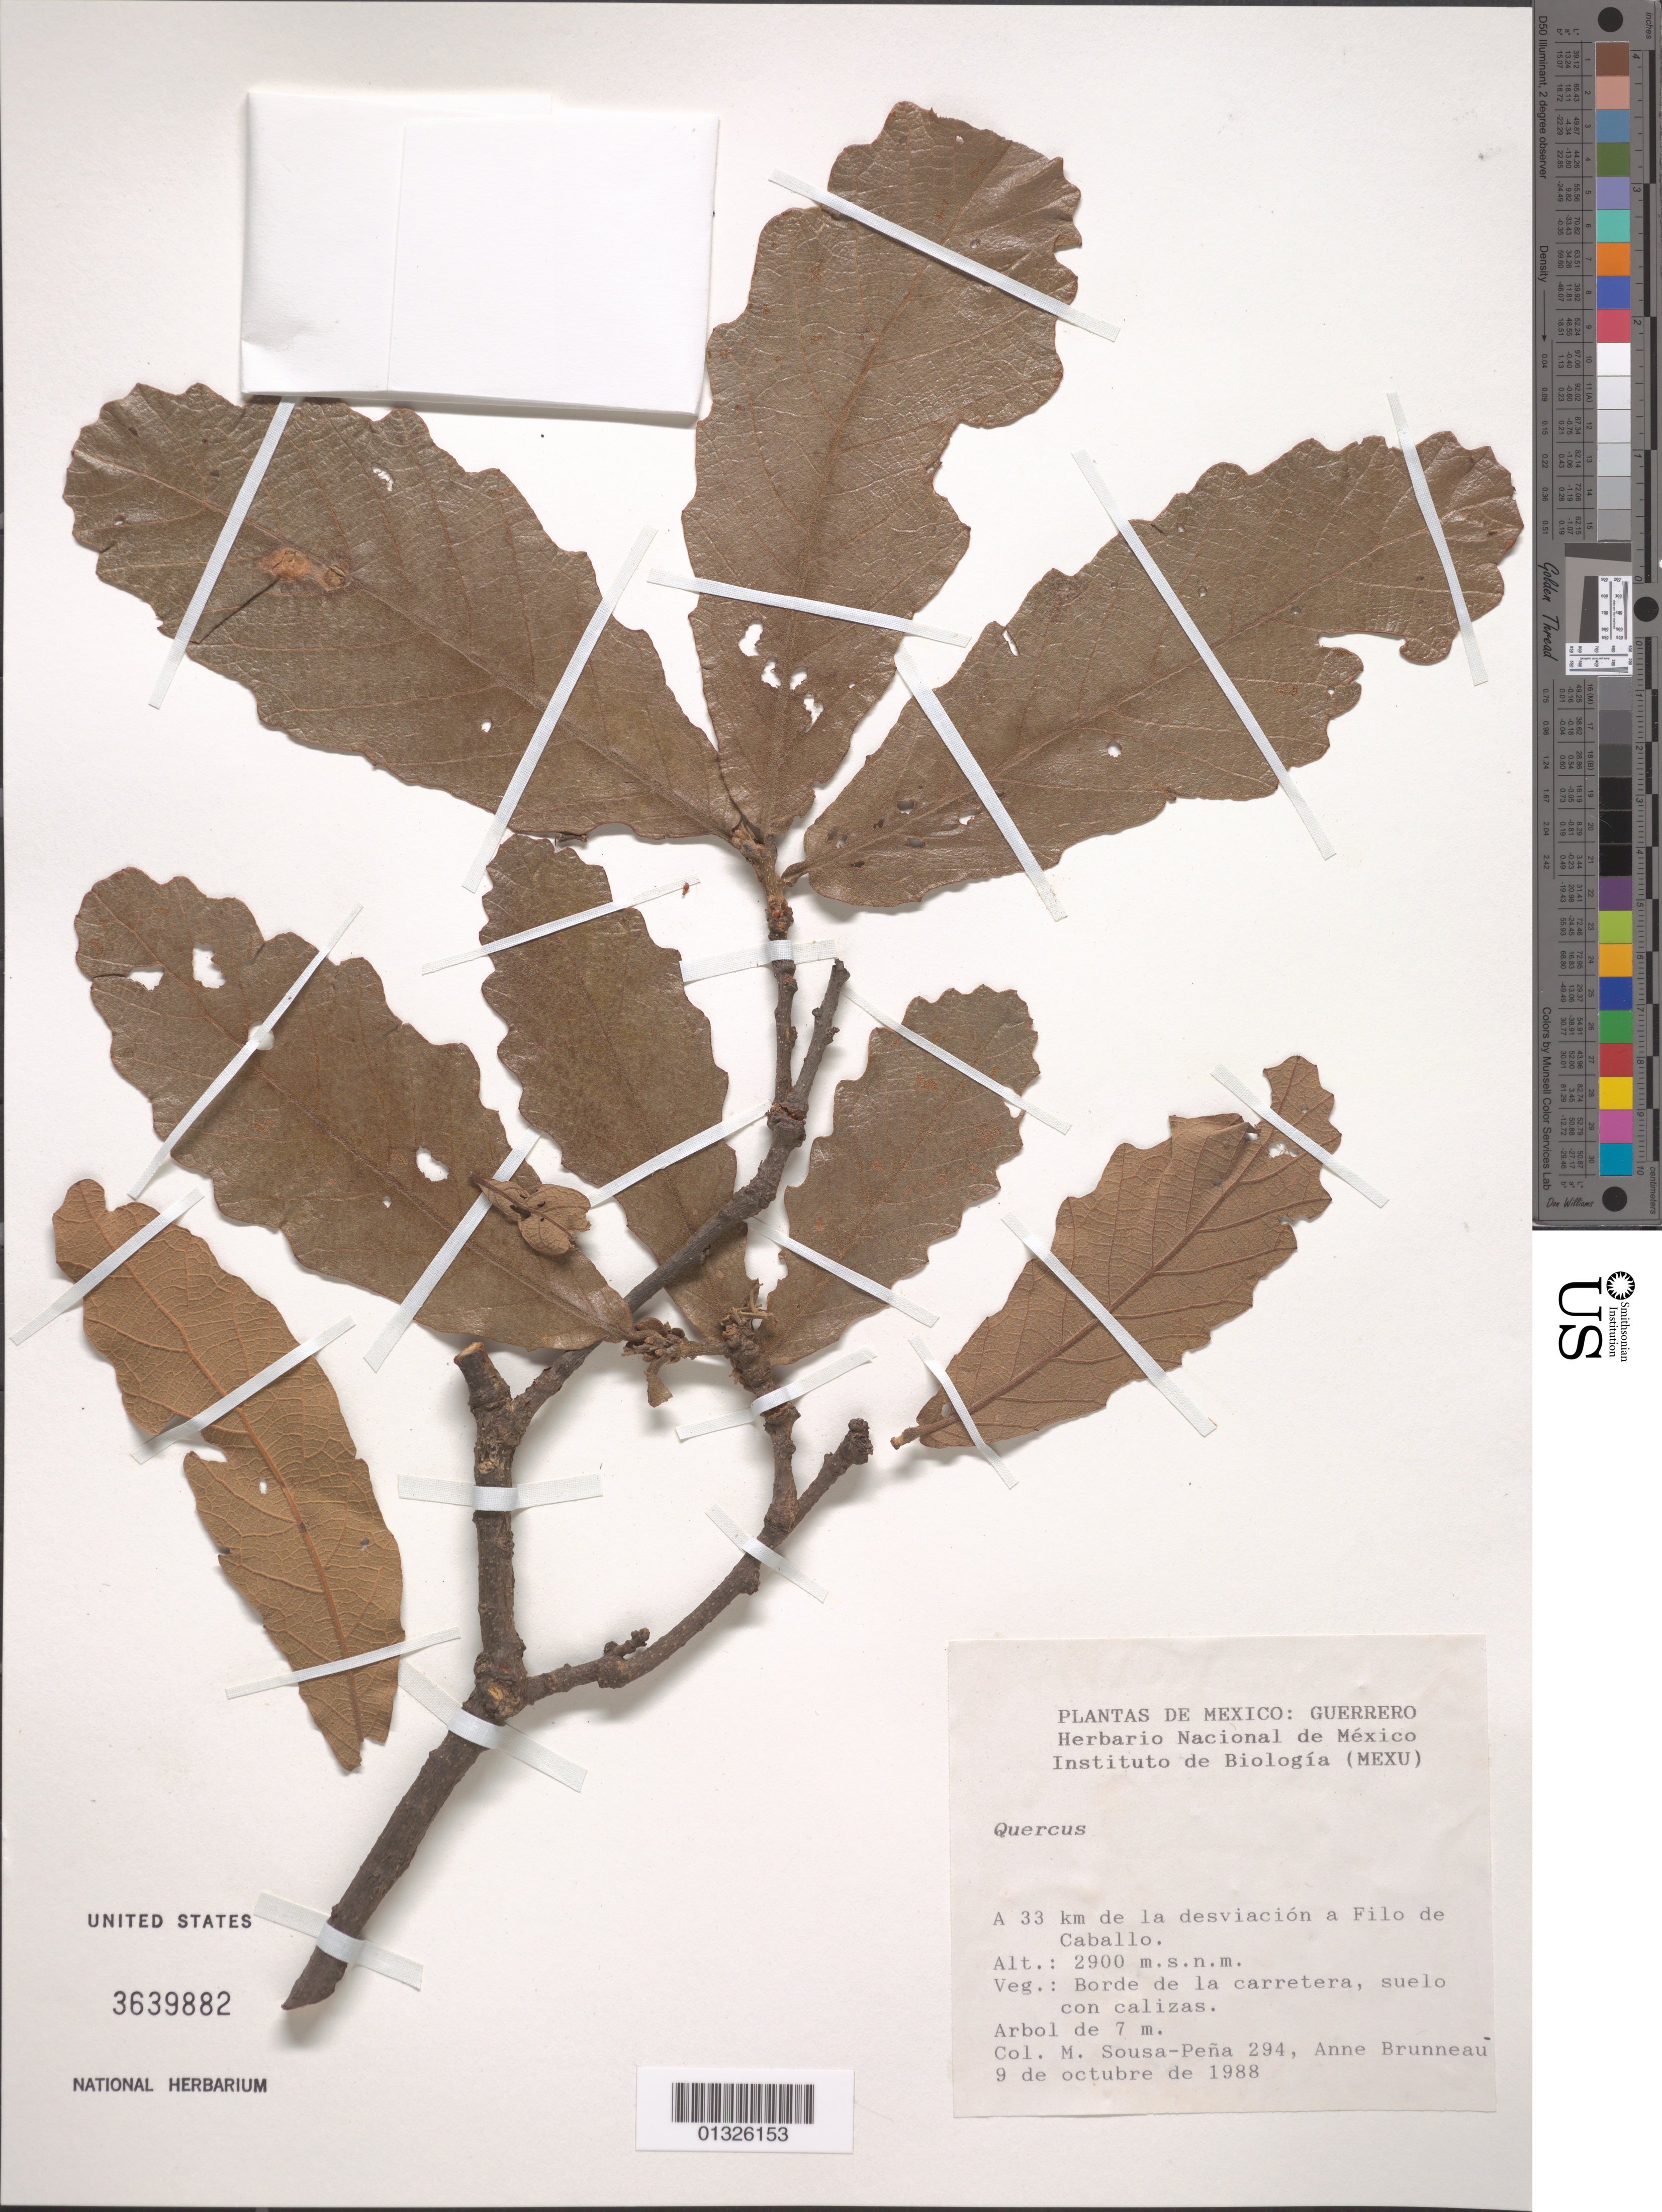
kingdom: Plantae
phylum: Tracheophyta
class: Magnoliopsida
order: Fagales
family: Fagaceae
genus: Quercus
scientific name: Quercus sp.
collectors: M. Sousa Peña & A. Brunneau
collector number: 294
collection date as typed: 9 de octubre de 1988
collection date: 1988-10-09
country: Mexico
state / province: Guerrero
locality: A 33 km de la desviacion a Filo de Caballo.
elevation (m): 2900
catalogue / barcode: US 3639882